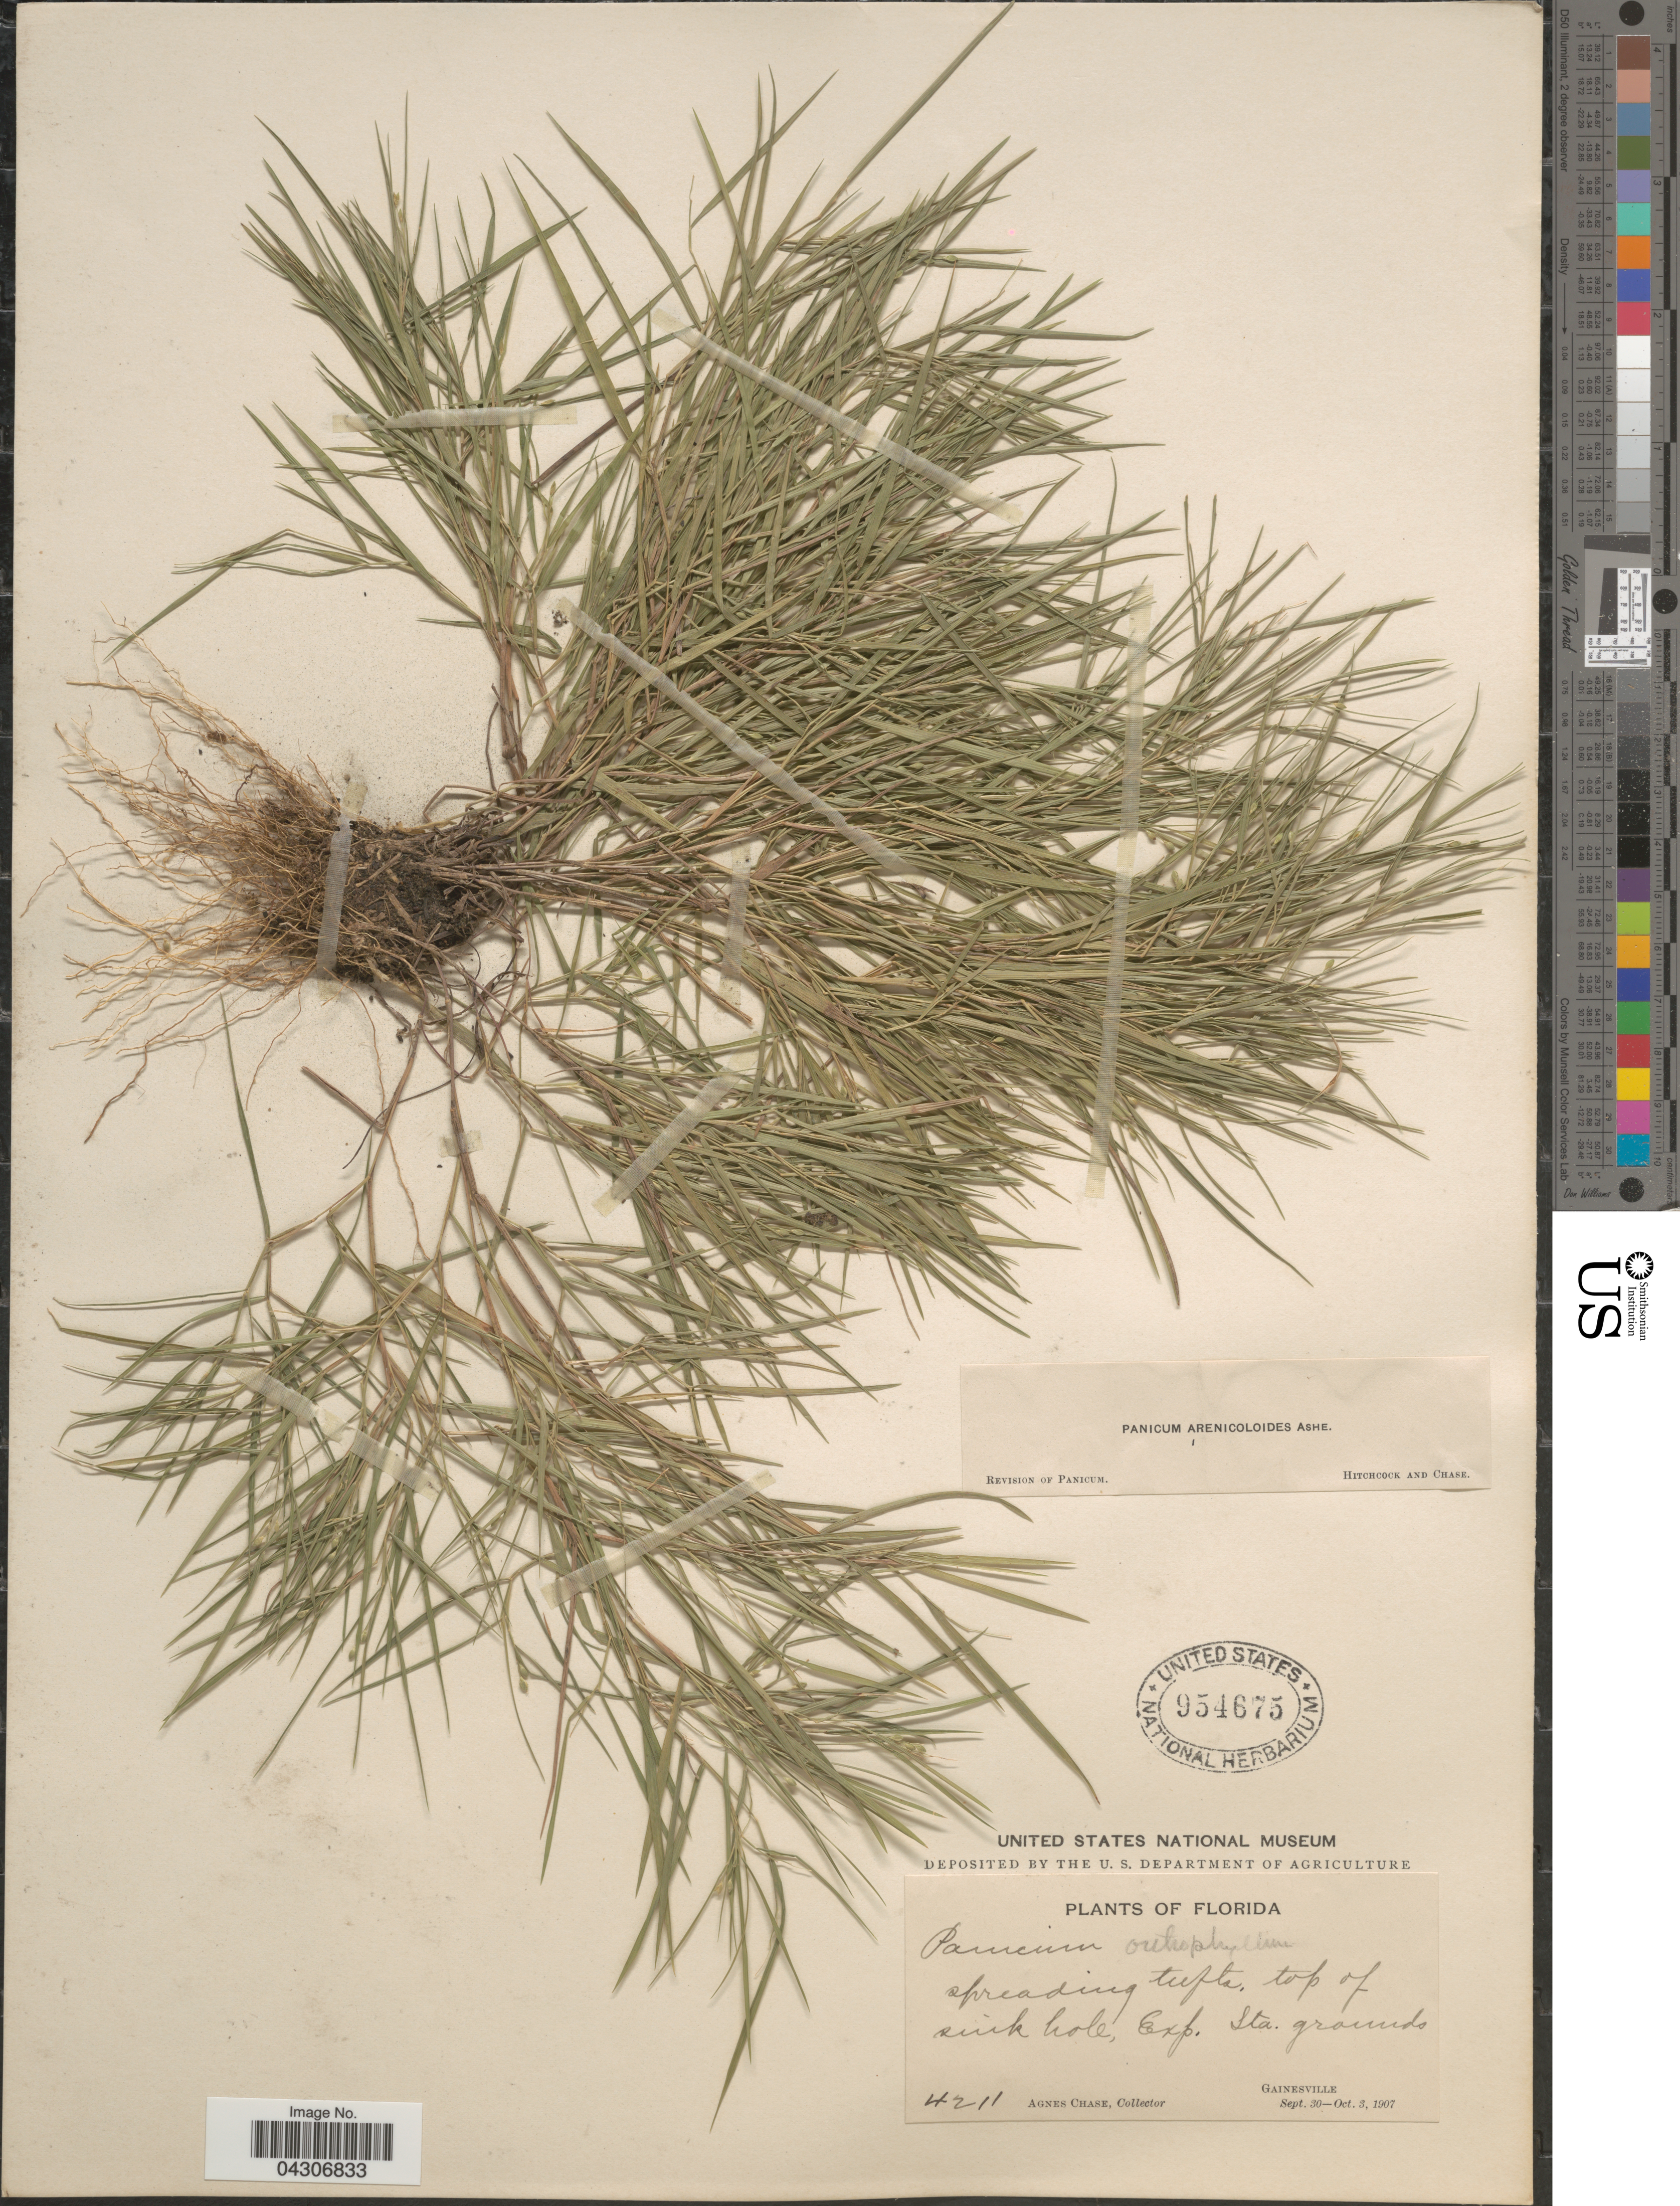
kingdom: Plantae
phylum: Tracheophyta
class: Liliopsida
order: Poales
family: Poaceae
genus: Dichanthelium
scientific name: Dichanthelium aciculare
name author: (Desv. ex Poir.) Gould & C.A. Clark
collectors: A. Chase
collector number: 4211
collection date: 1907-09-30/1907-10-03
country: United States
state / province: Florida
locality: Spreading tufts, top of sink hole, Exp. Sta. grounds. Gainesville.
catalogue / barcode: US 954675